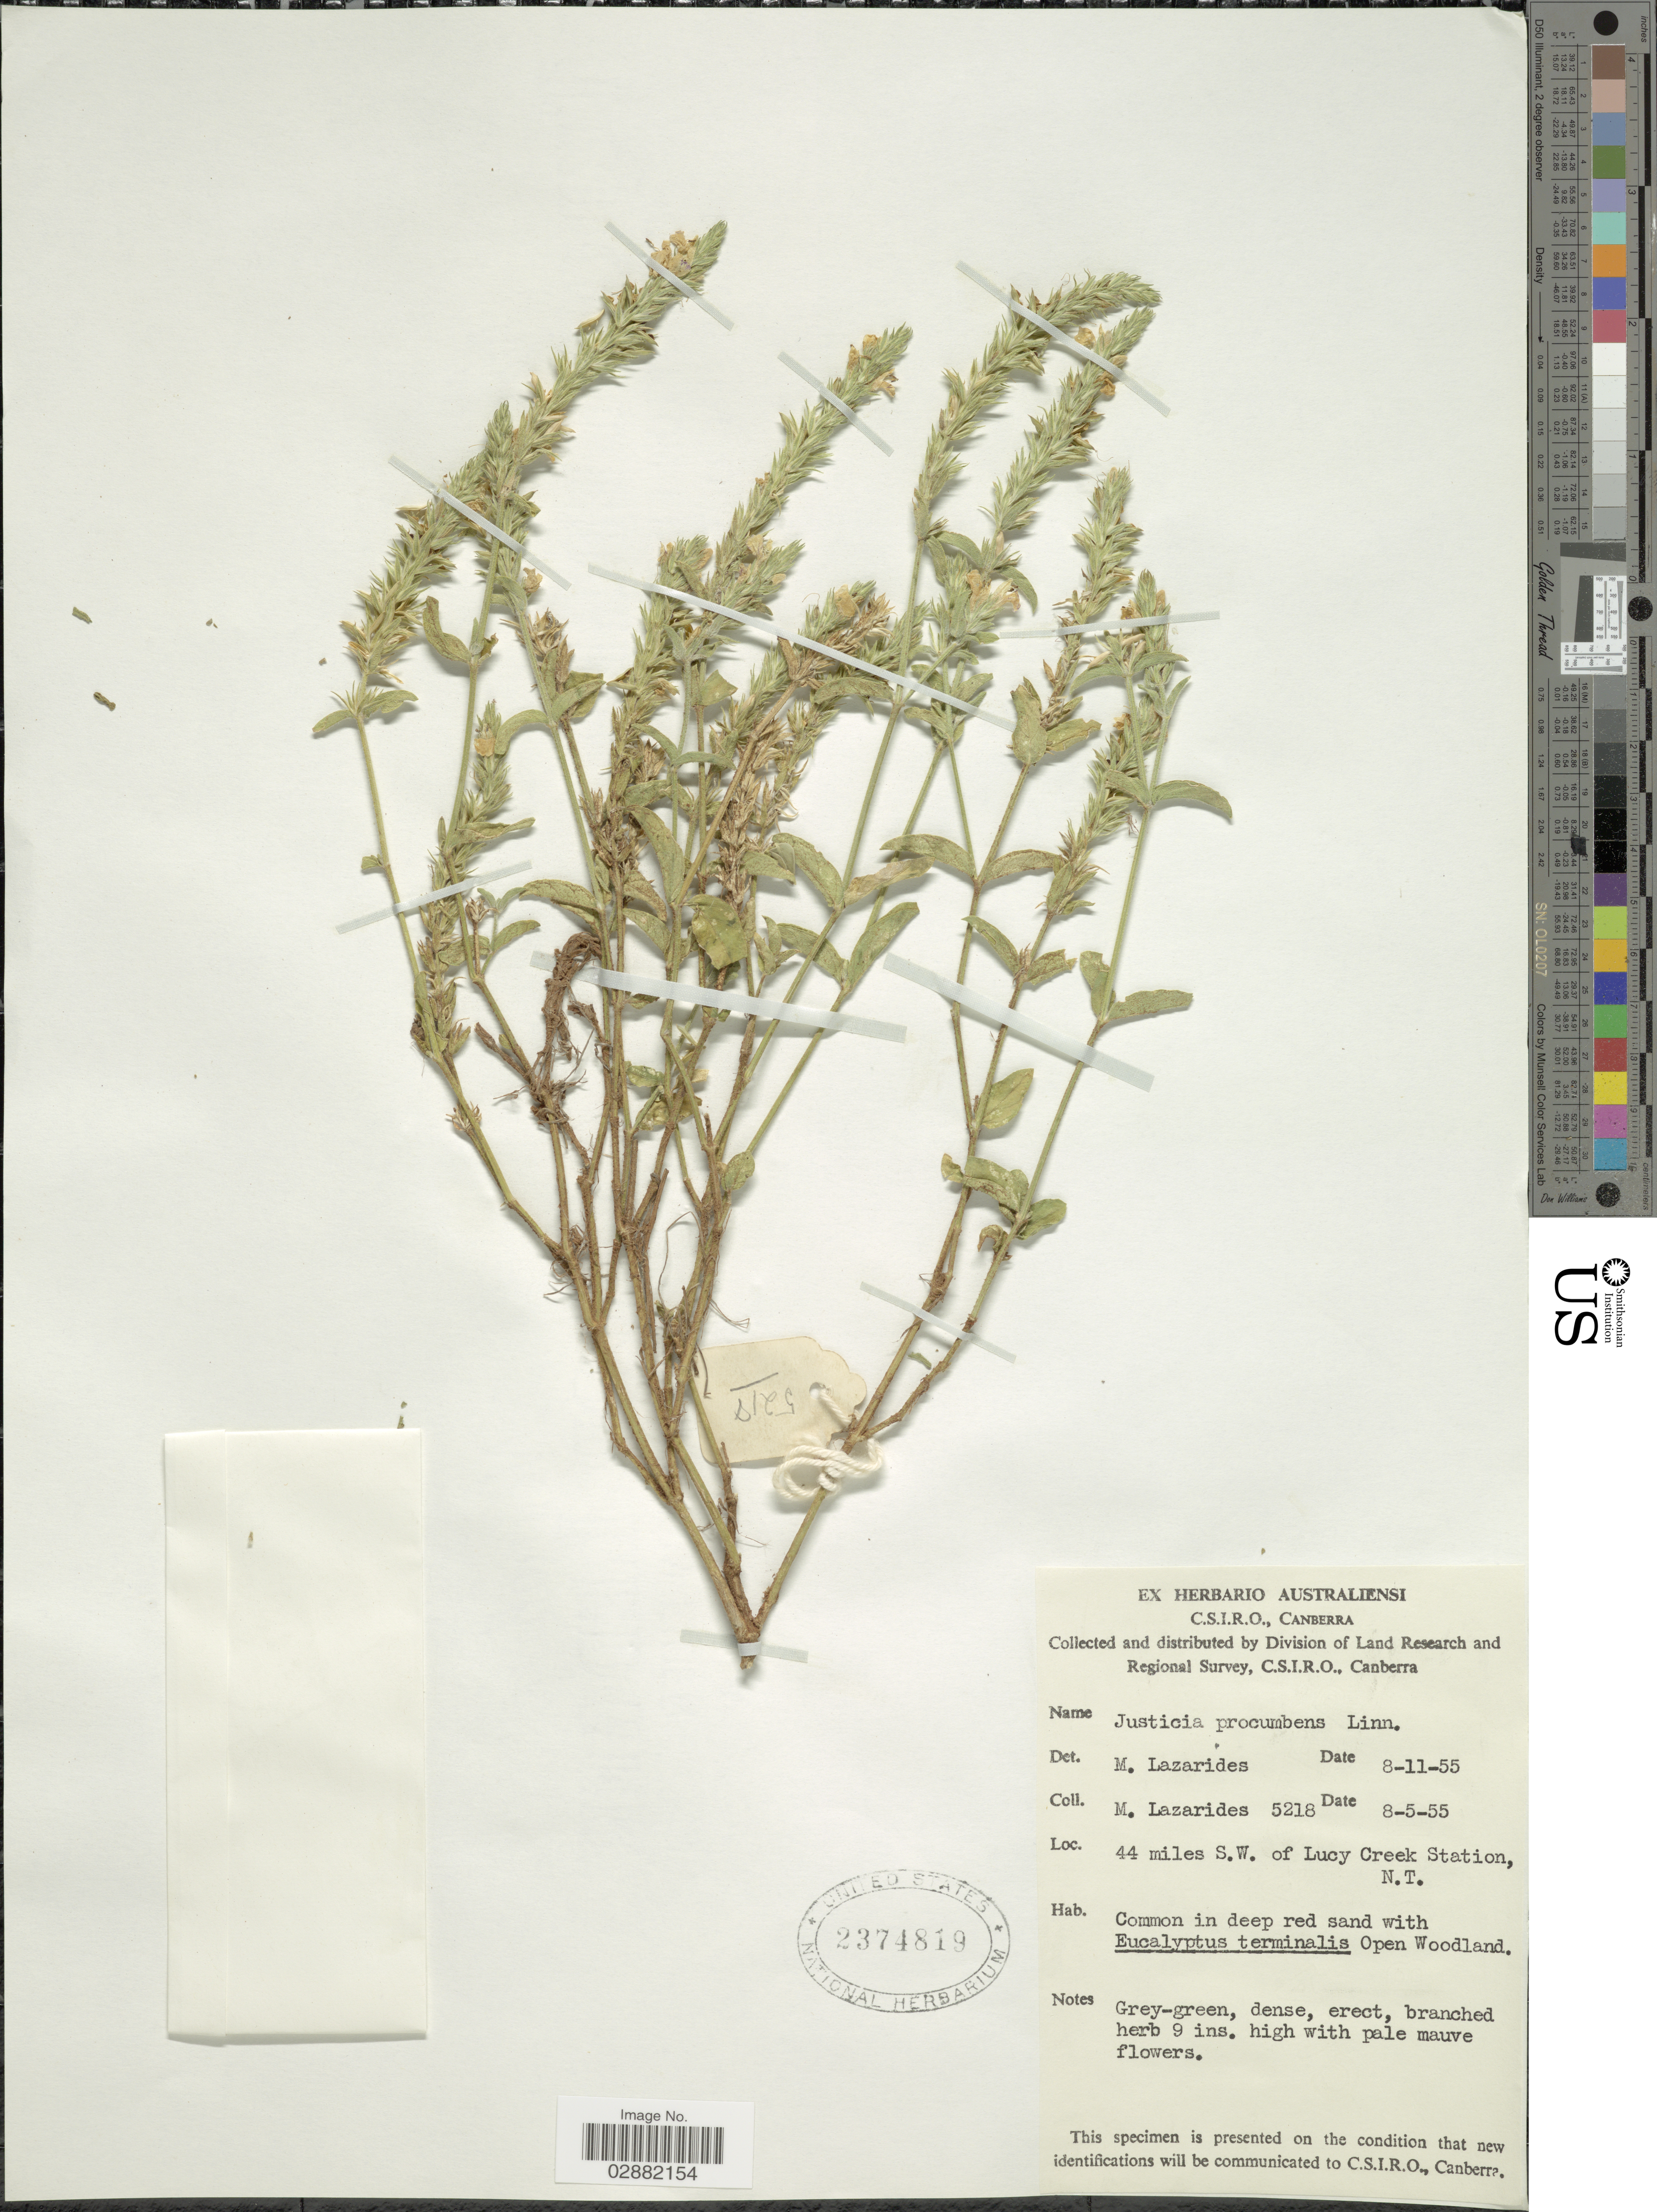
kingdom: Plantae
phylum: Tracheophyta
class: Magnoliopsida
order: Lamiales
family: Acanthaceae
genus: Justicia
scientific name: Justicia procumbens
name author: L.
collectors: M. Lazarides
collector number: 5218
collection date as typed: Transcribed d/m/y: 8/5/55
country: Australia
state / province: Northern Territory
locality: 44 miles S.W. of Lucy Creek Station, N.T.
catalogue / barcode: US 2374819